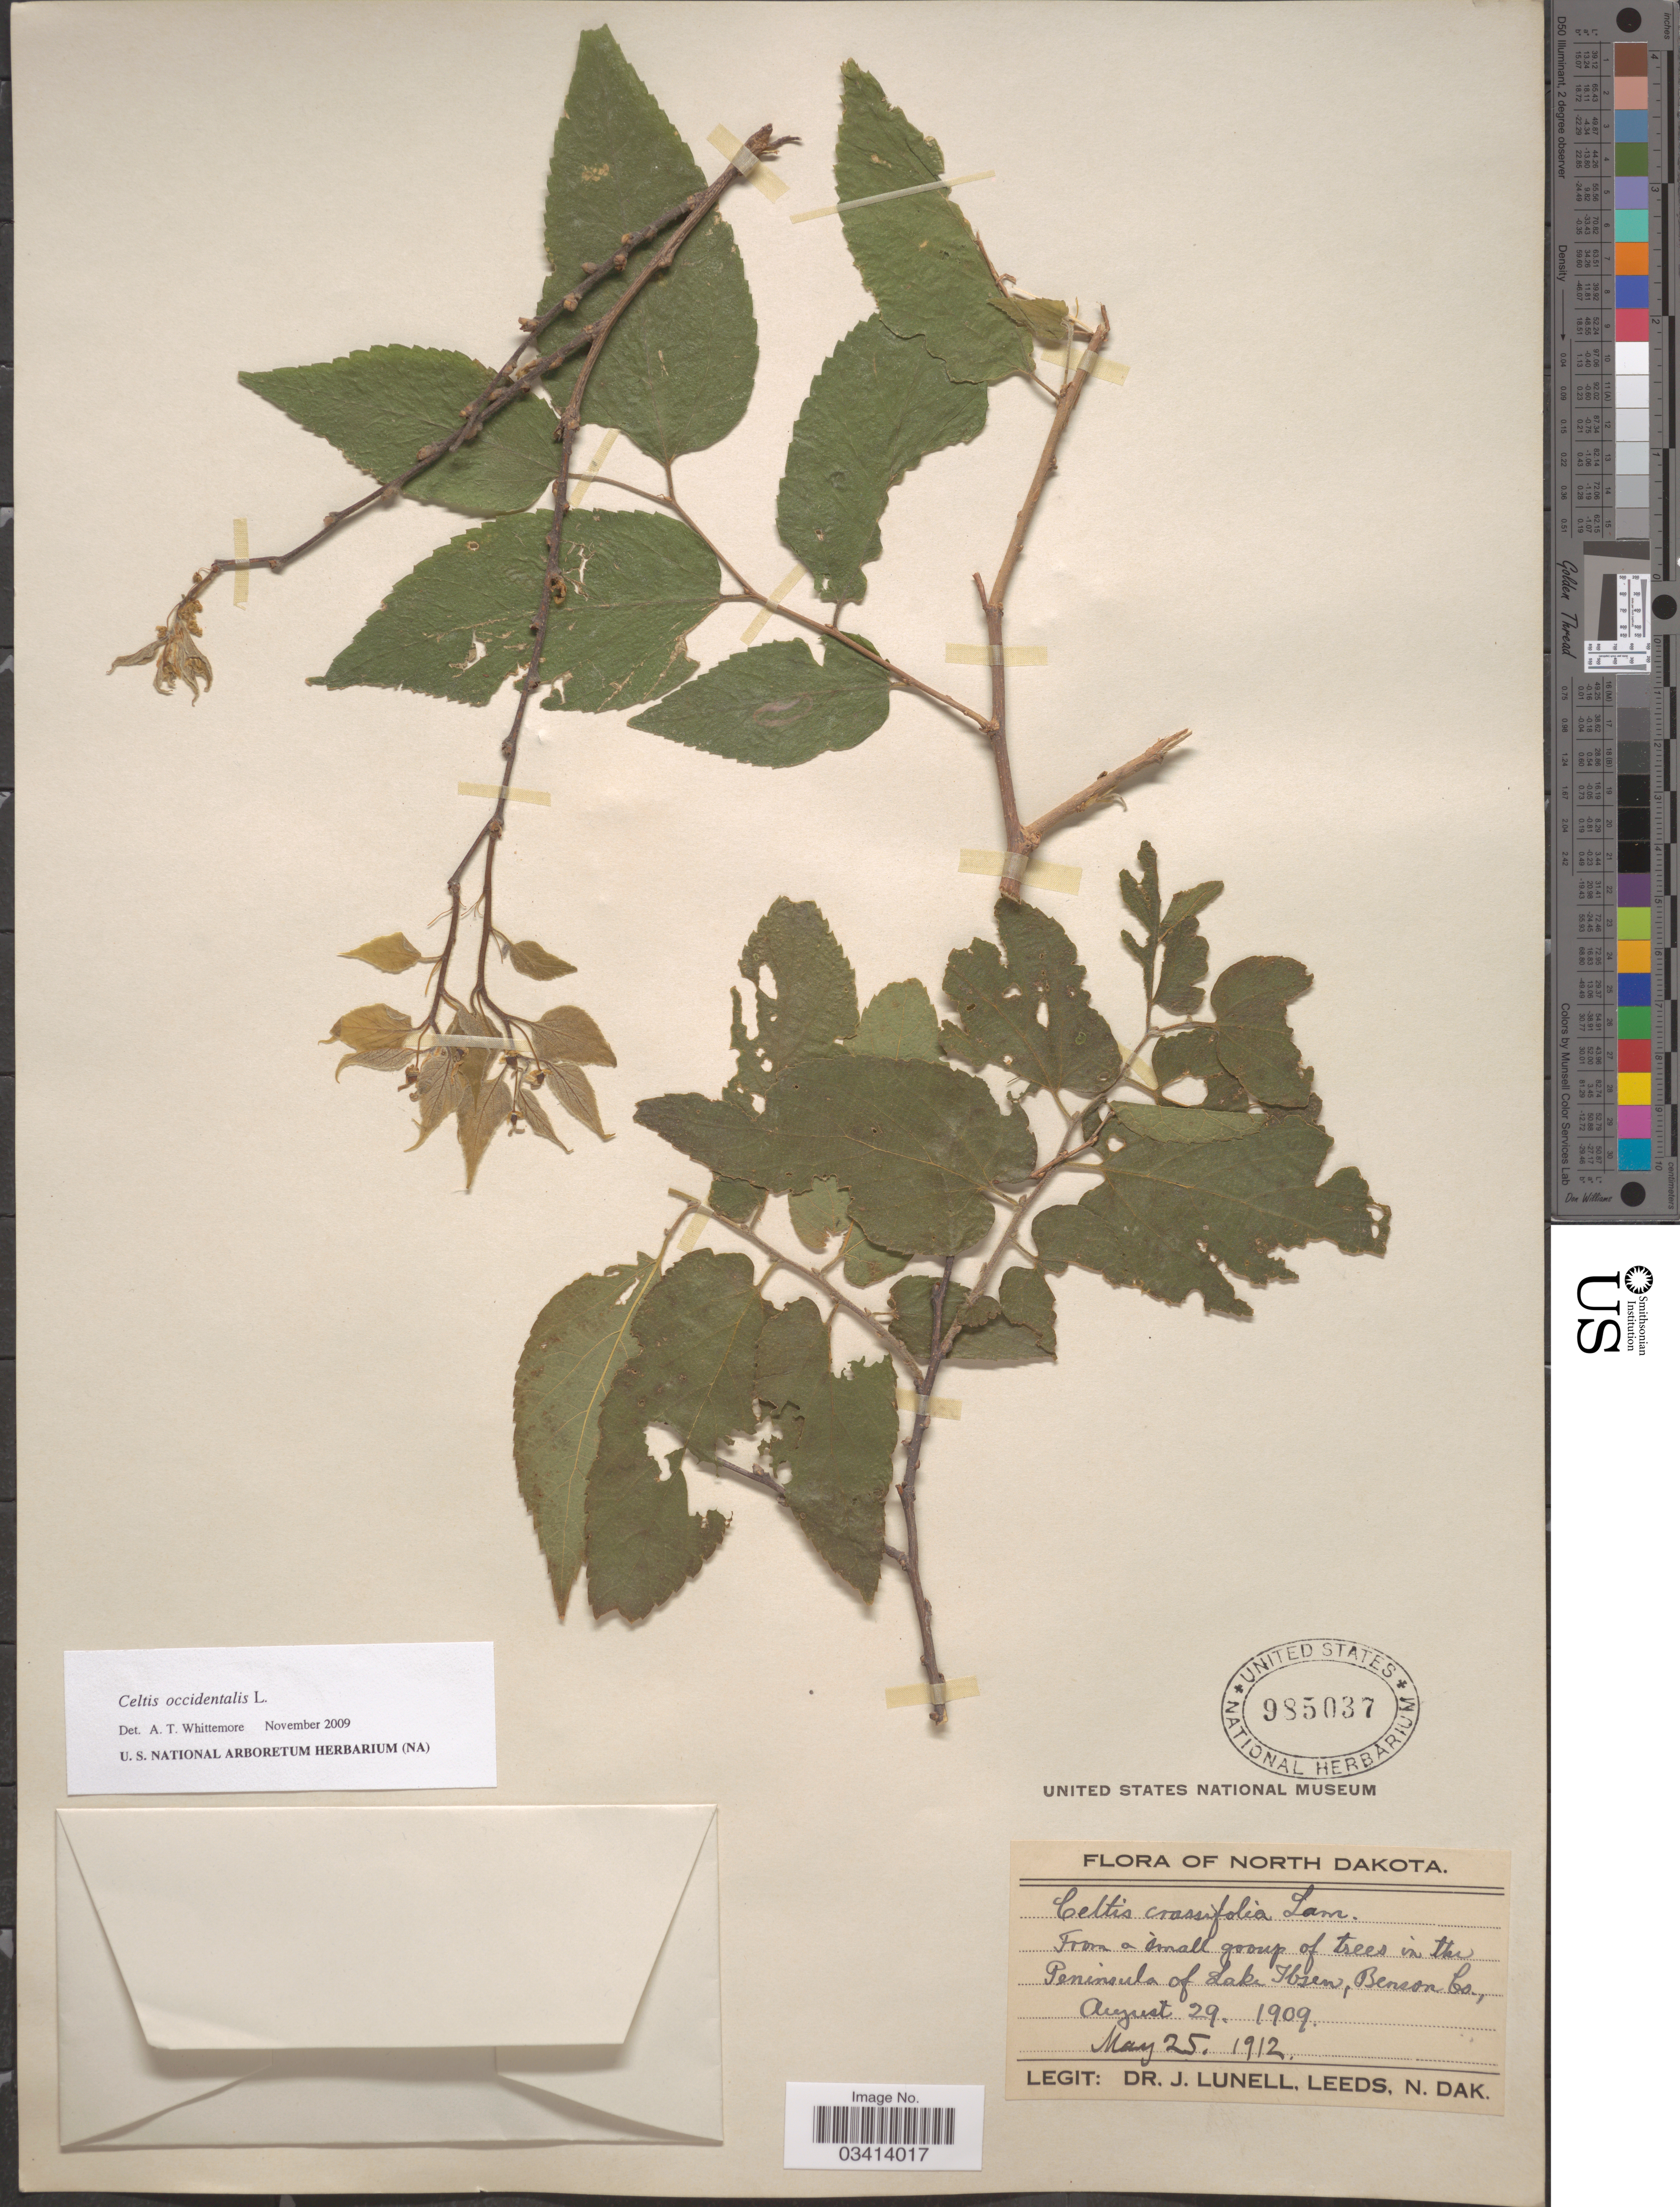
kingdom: Plantae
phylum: Tracheophyta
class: Magnoliopsida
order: Rosales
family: Cannabaceae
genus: Celtis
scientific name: Celtis occidentalis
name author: L.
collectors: J. Lunell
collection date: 1909-08-29/1912-05-25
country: United States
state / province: North Dakota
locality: The Peninsula of Lake Ibsen, Benson Co.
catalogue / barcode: US 985037